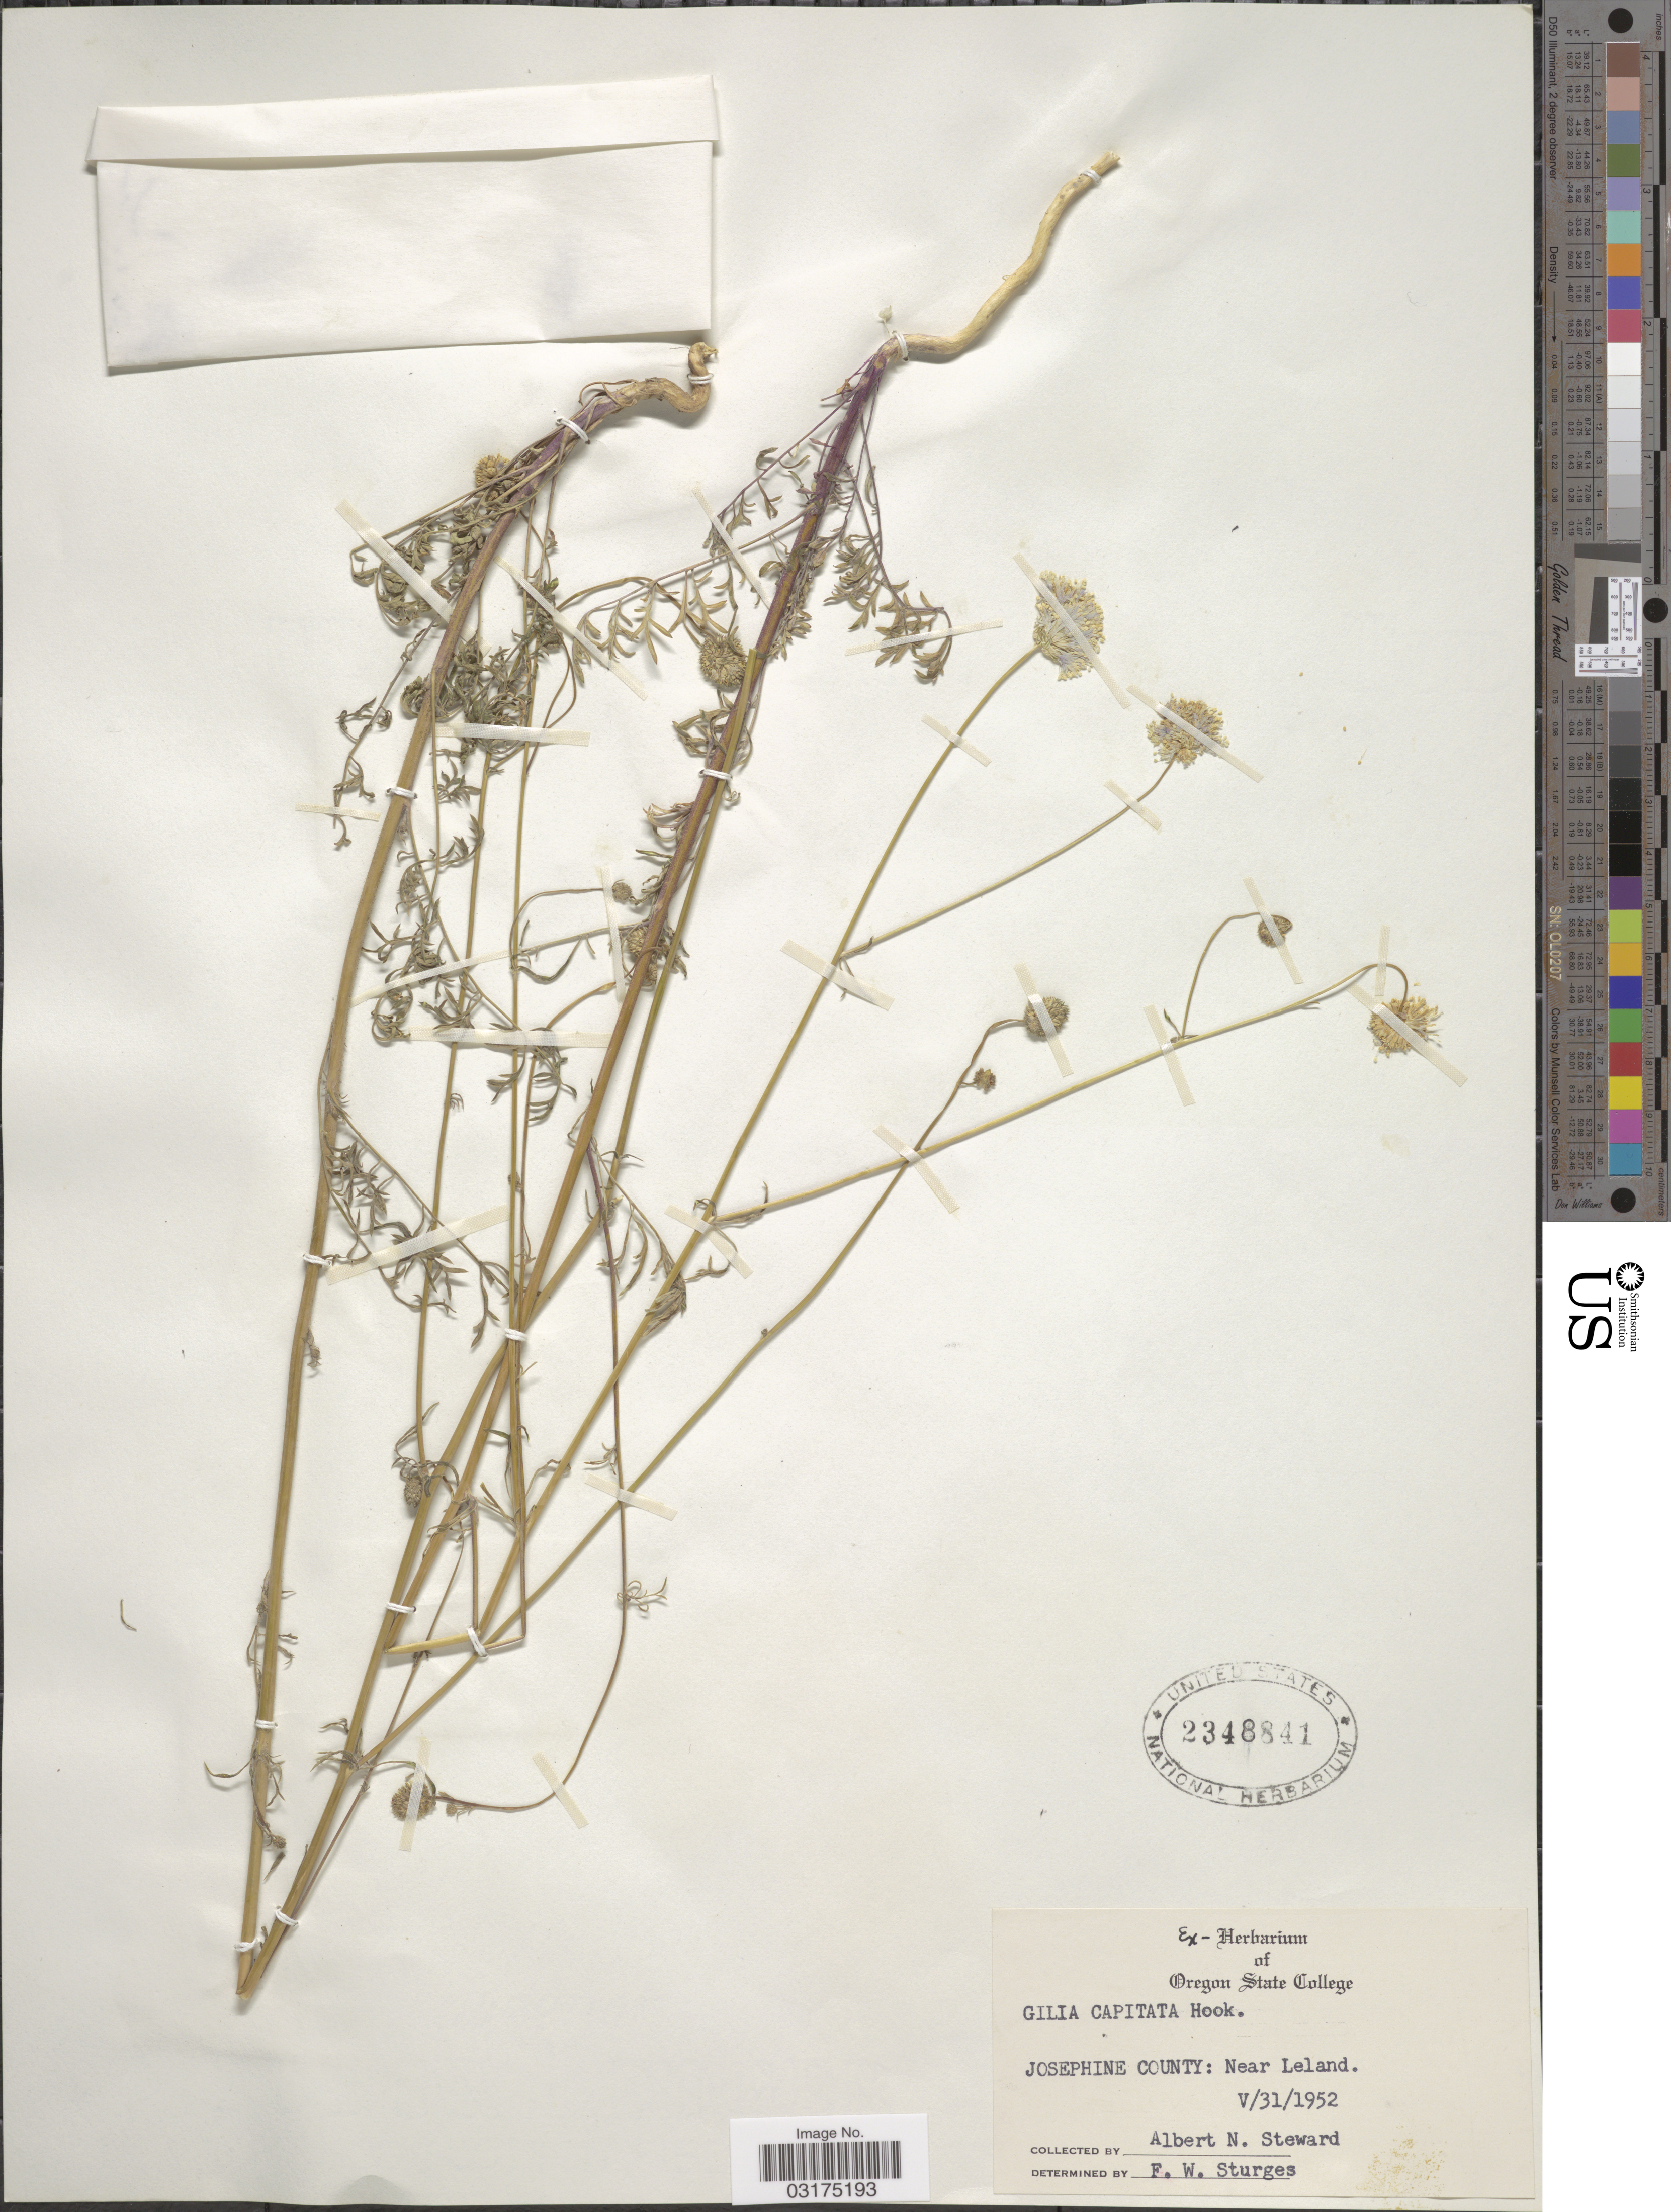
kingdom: Plantae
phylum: Tracheophyta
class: Magnoliopsida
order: Ericales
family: Polemoniaceae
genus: Gilia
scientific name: Gilia capitata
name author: Sims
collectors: A. N. Steward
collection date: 1952-05-31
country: United States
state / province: Oregon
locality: Josephine County: Near Leland.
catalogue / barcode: US 2348841